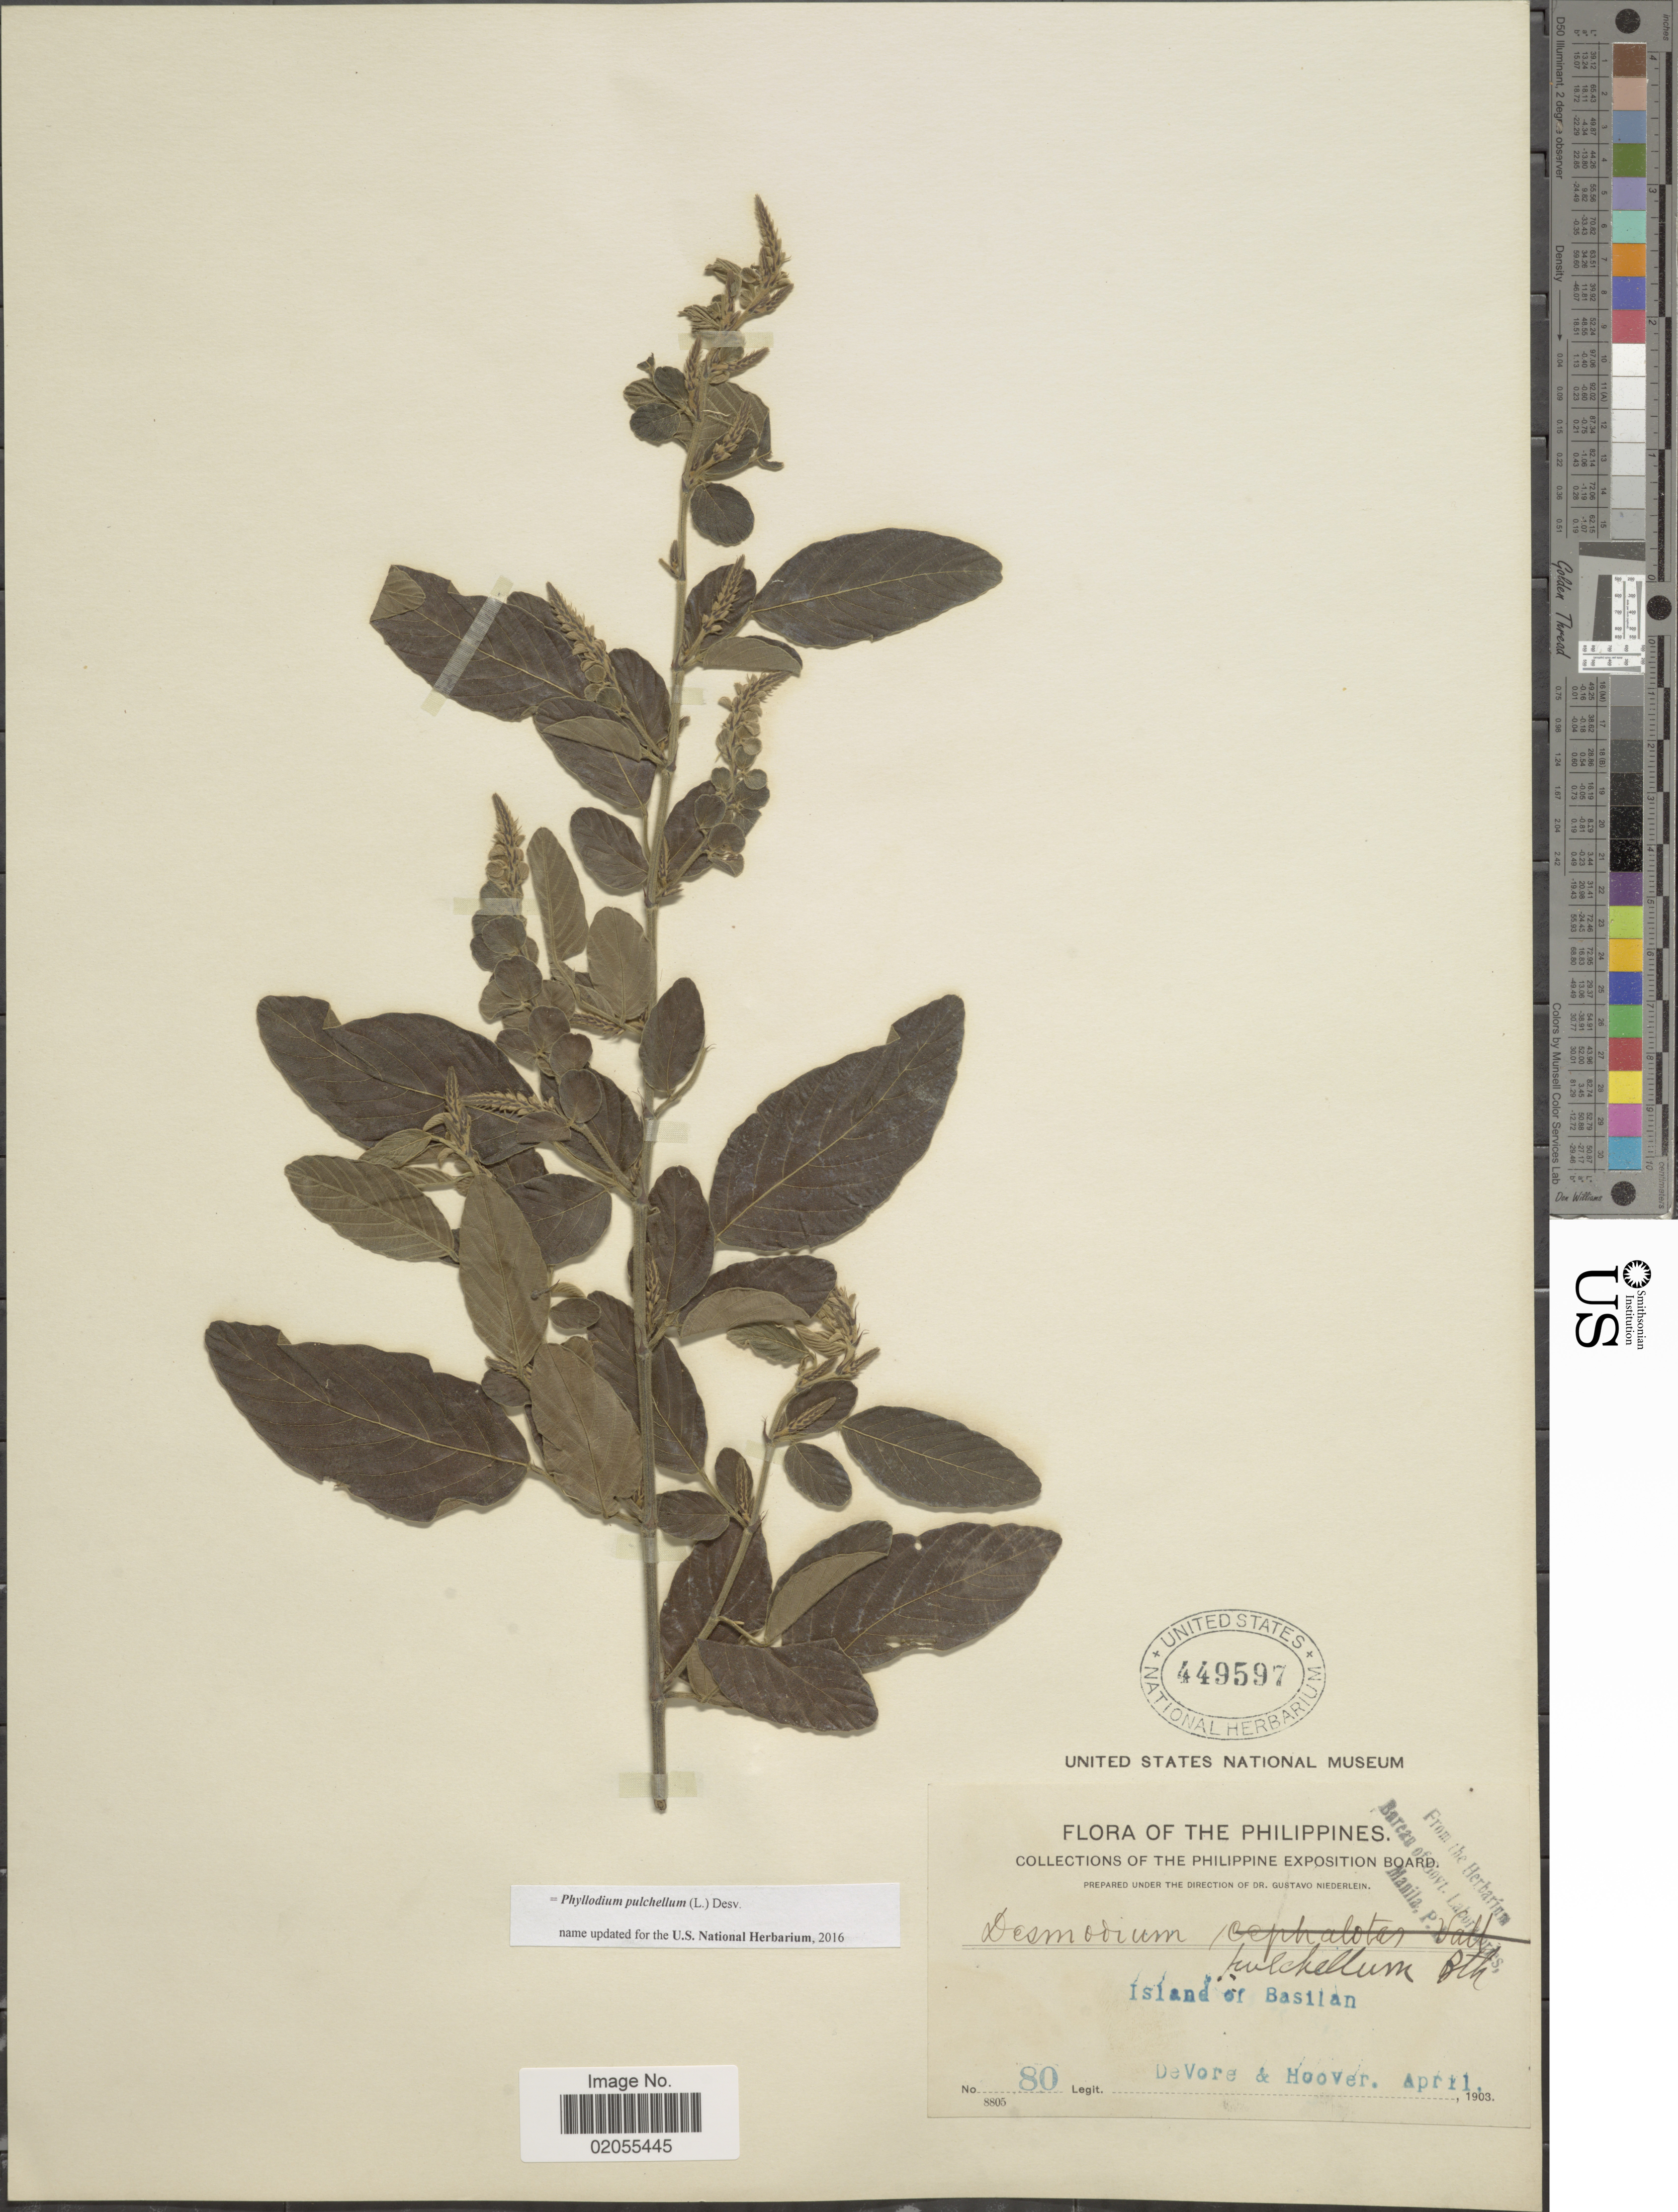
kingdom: Plantae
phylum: Tracheophyta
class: Magnoliopsida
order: Fabales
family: Fabaceae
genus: Phyllodium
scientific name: Phyllodium pulchellum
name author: (L.) Desv.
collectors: B. F. DeVore & -- Hoover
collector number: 80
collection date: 1903-04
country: Philippines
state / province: Muslim Mindanao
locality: Island of Basilan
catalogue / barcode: US 449597